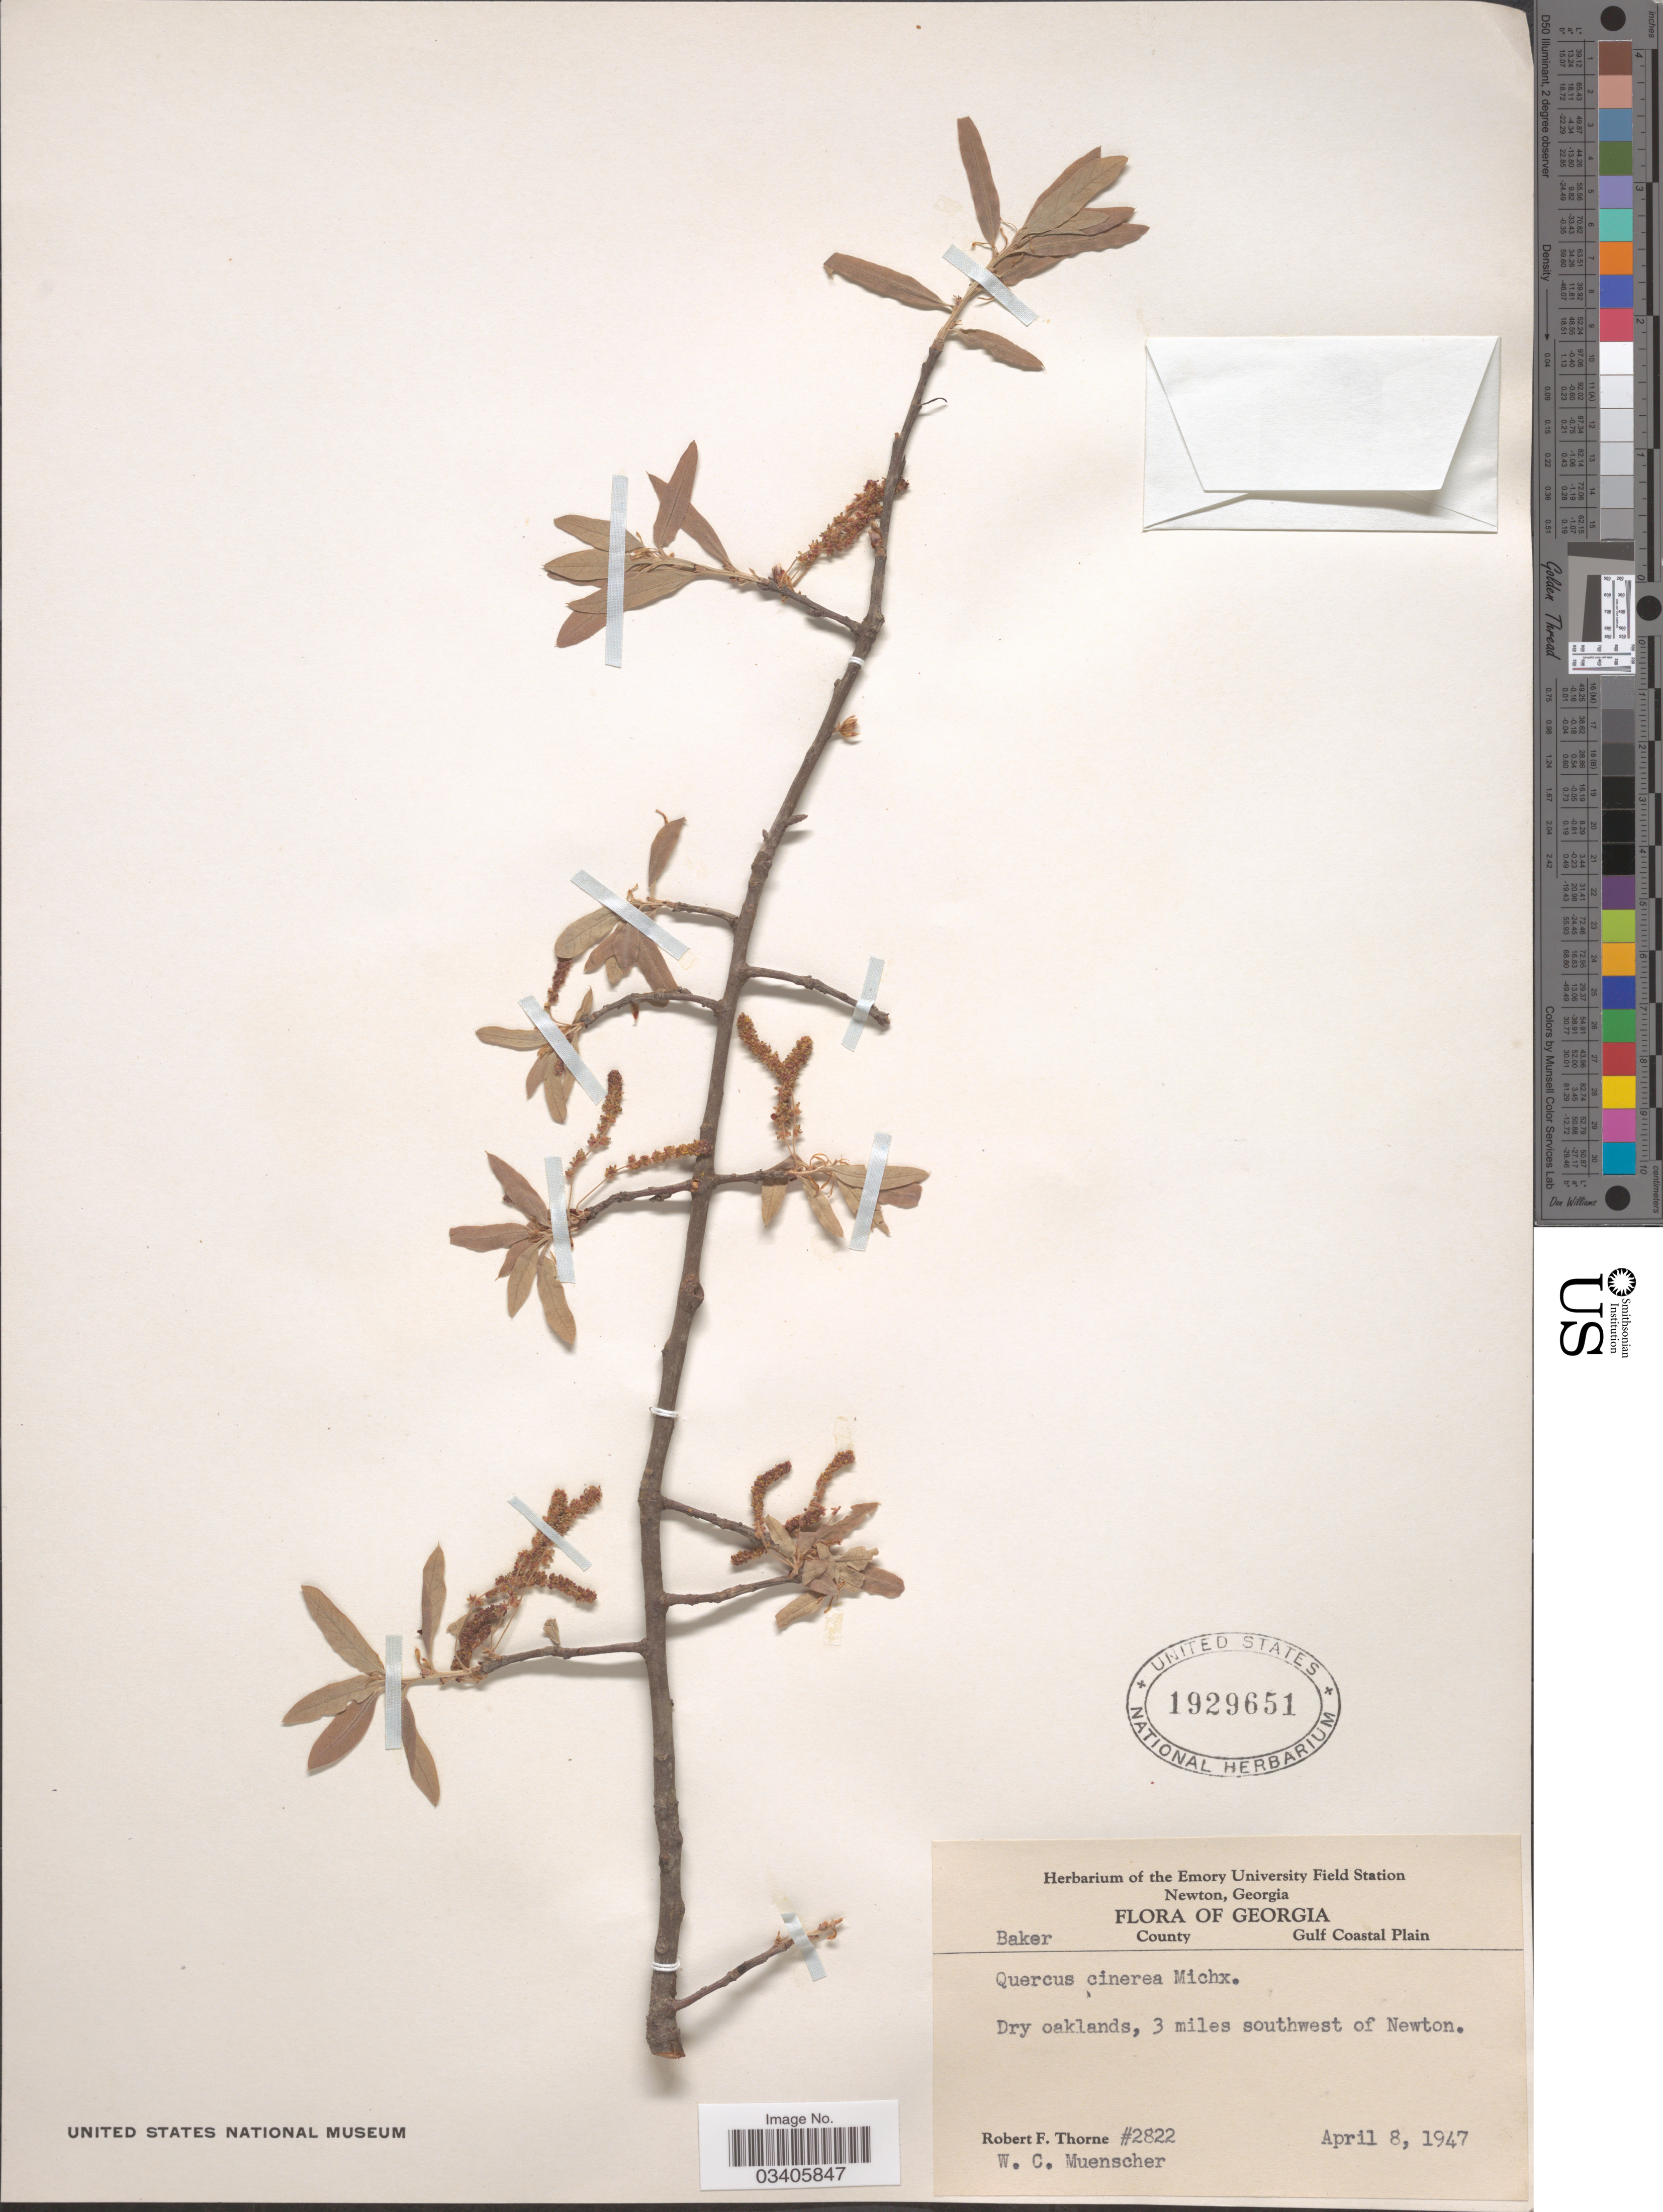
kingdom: Plantae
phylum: Tracheophyta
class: Magnoliopsida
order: Fagales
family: Fagaceae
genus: Quercus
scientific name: Quercus incana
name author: W. Bartram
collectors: R. F. Thorne & W. Muenscher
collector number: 2822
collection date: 1947-04-08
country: United States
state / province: Georgia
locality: Baker County. Gulf Coastal Plain. Dry oaklands, 3 miles southwest of Newton.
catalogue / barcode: US 1929651